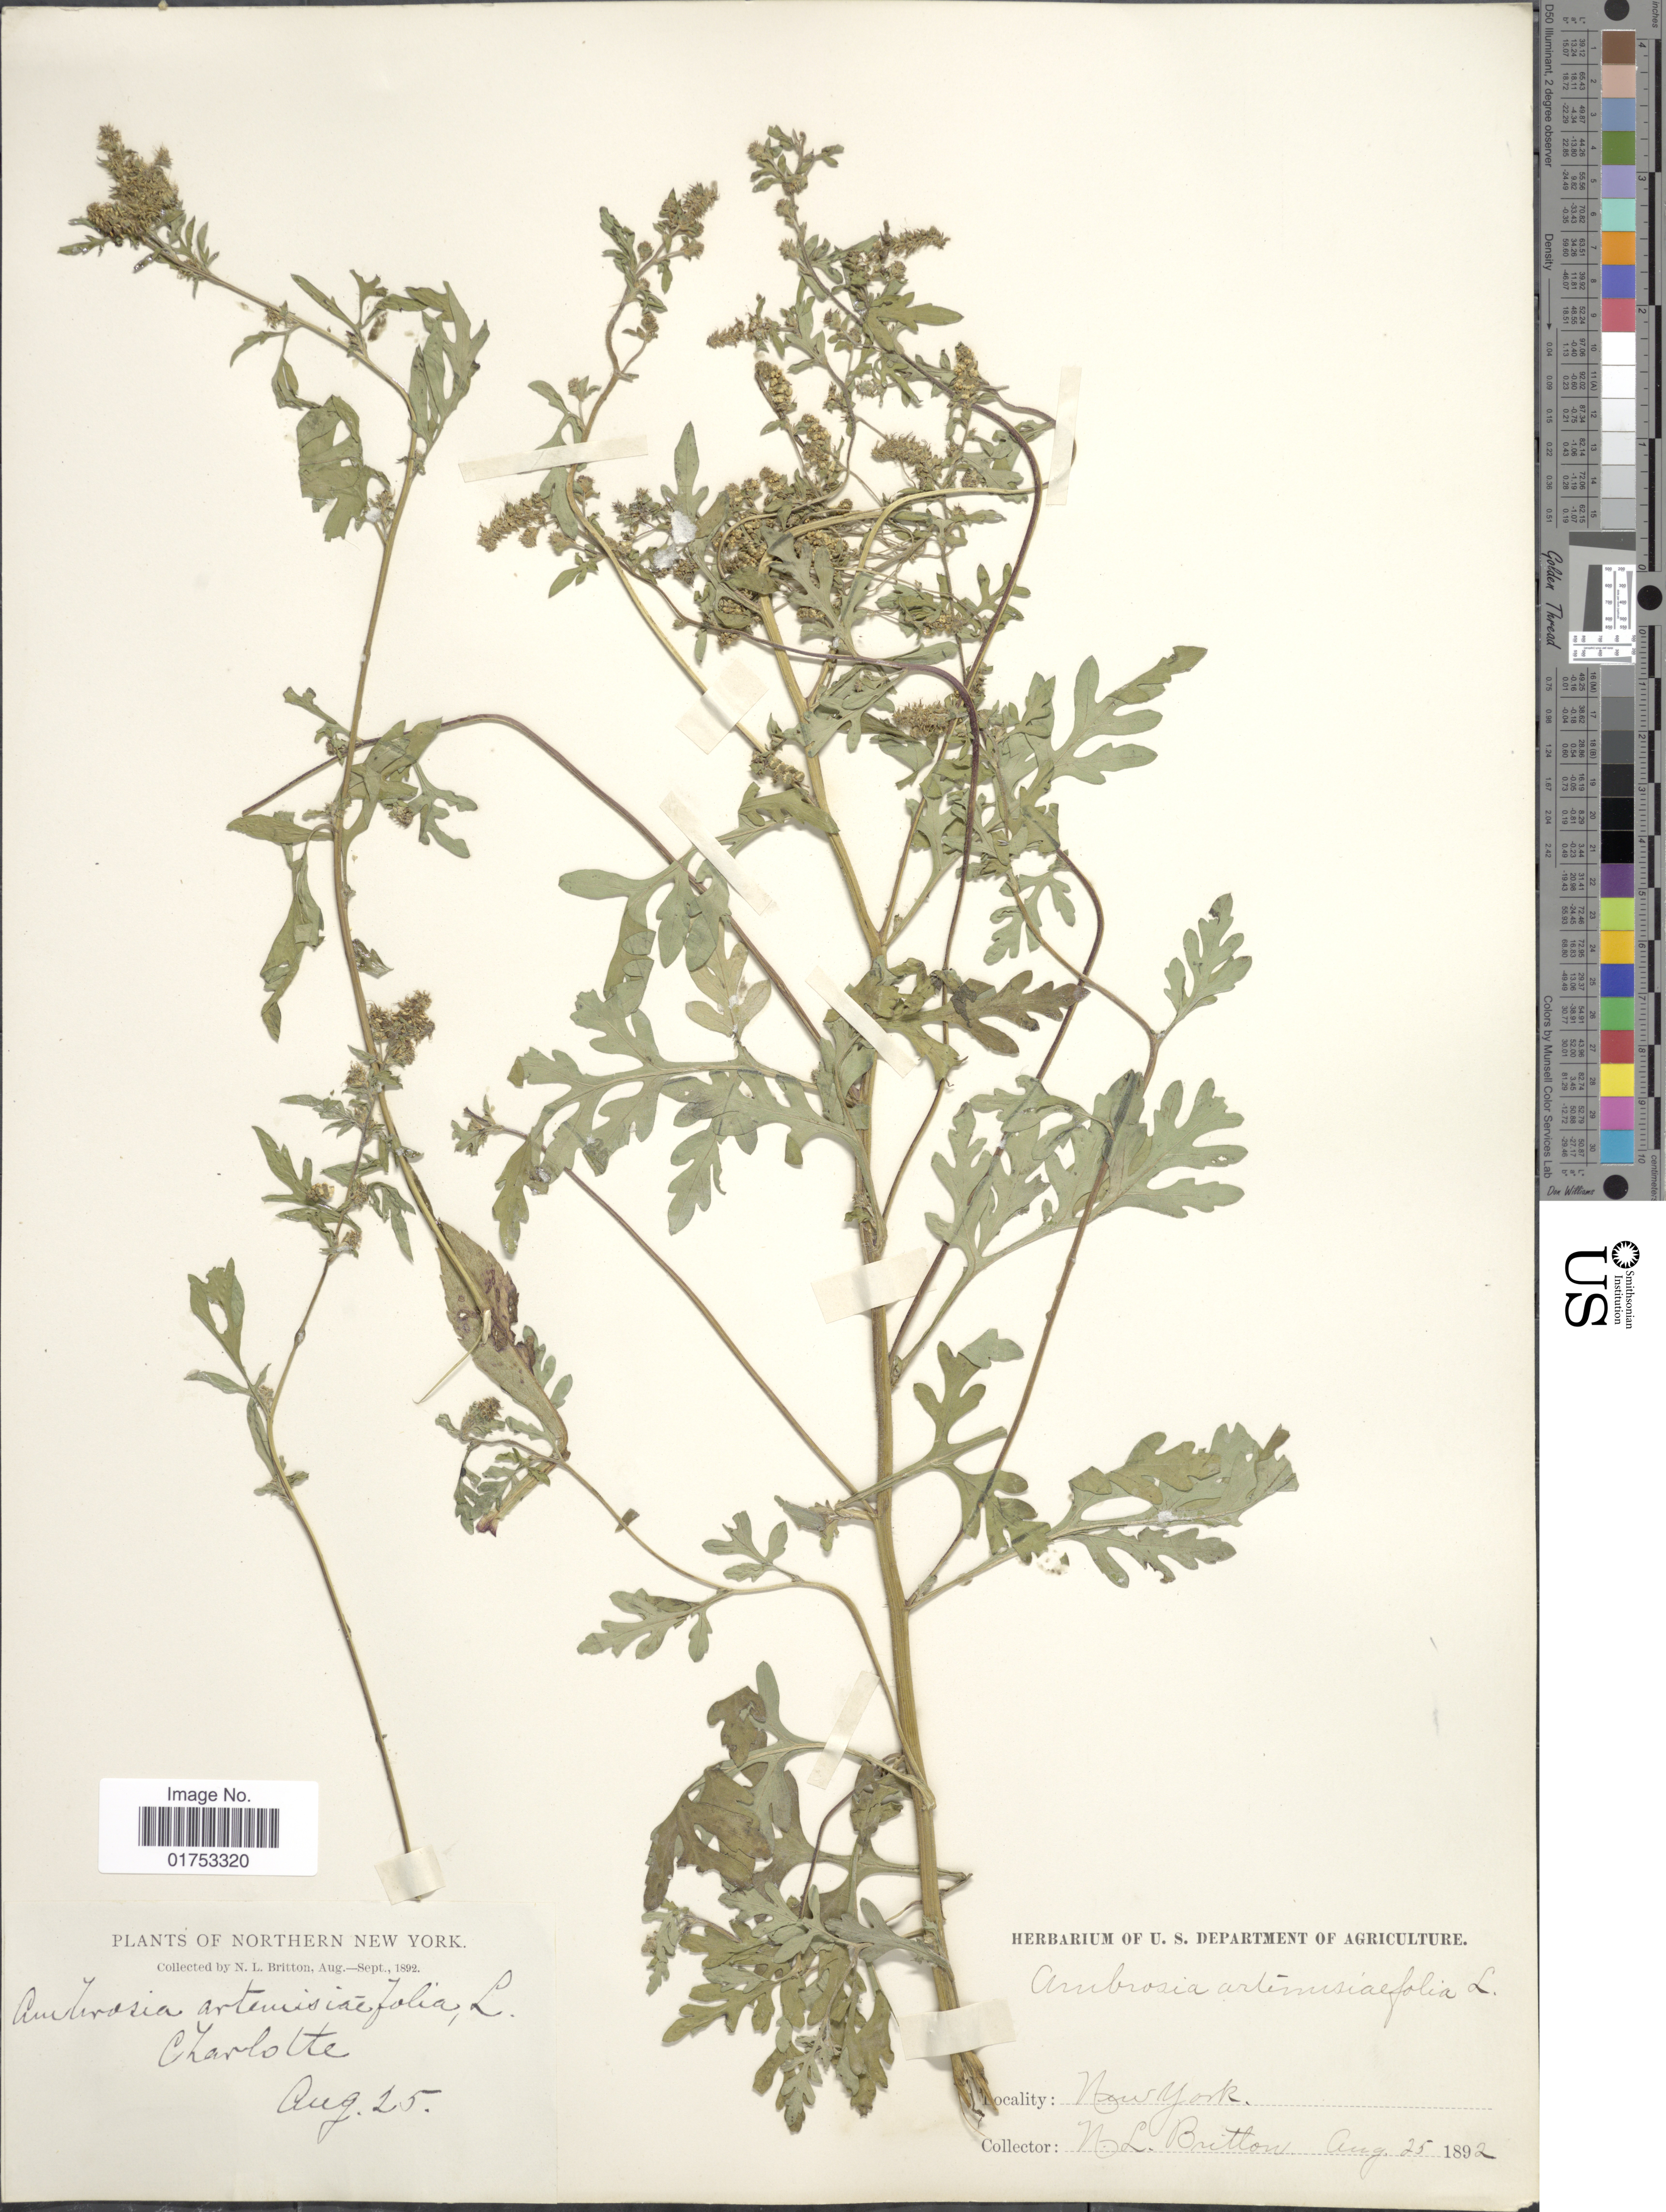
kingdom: Plantae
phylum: Tracheophyta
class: Magnoliopsida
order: Asterales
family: Asteraceae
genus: Ambrosia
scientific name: Ambrosia artemisiifolia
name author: L.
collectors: N. Britton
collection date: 1892-08-25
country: United States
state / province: New York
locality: Northern New York, Charlotte